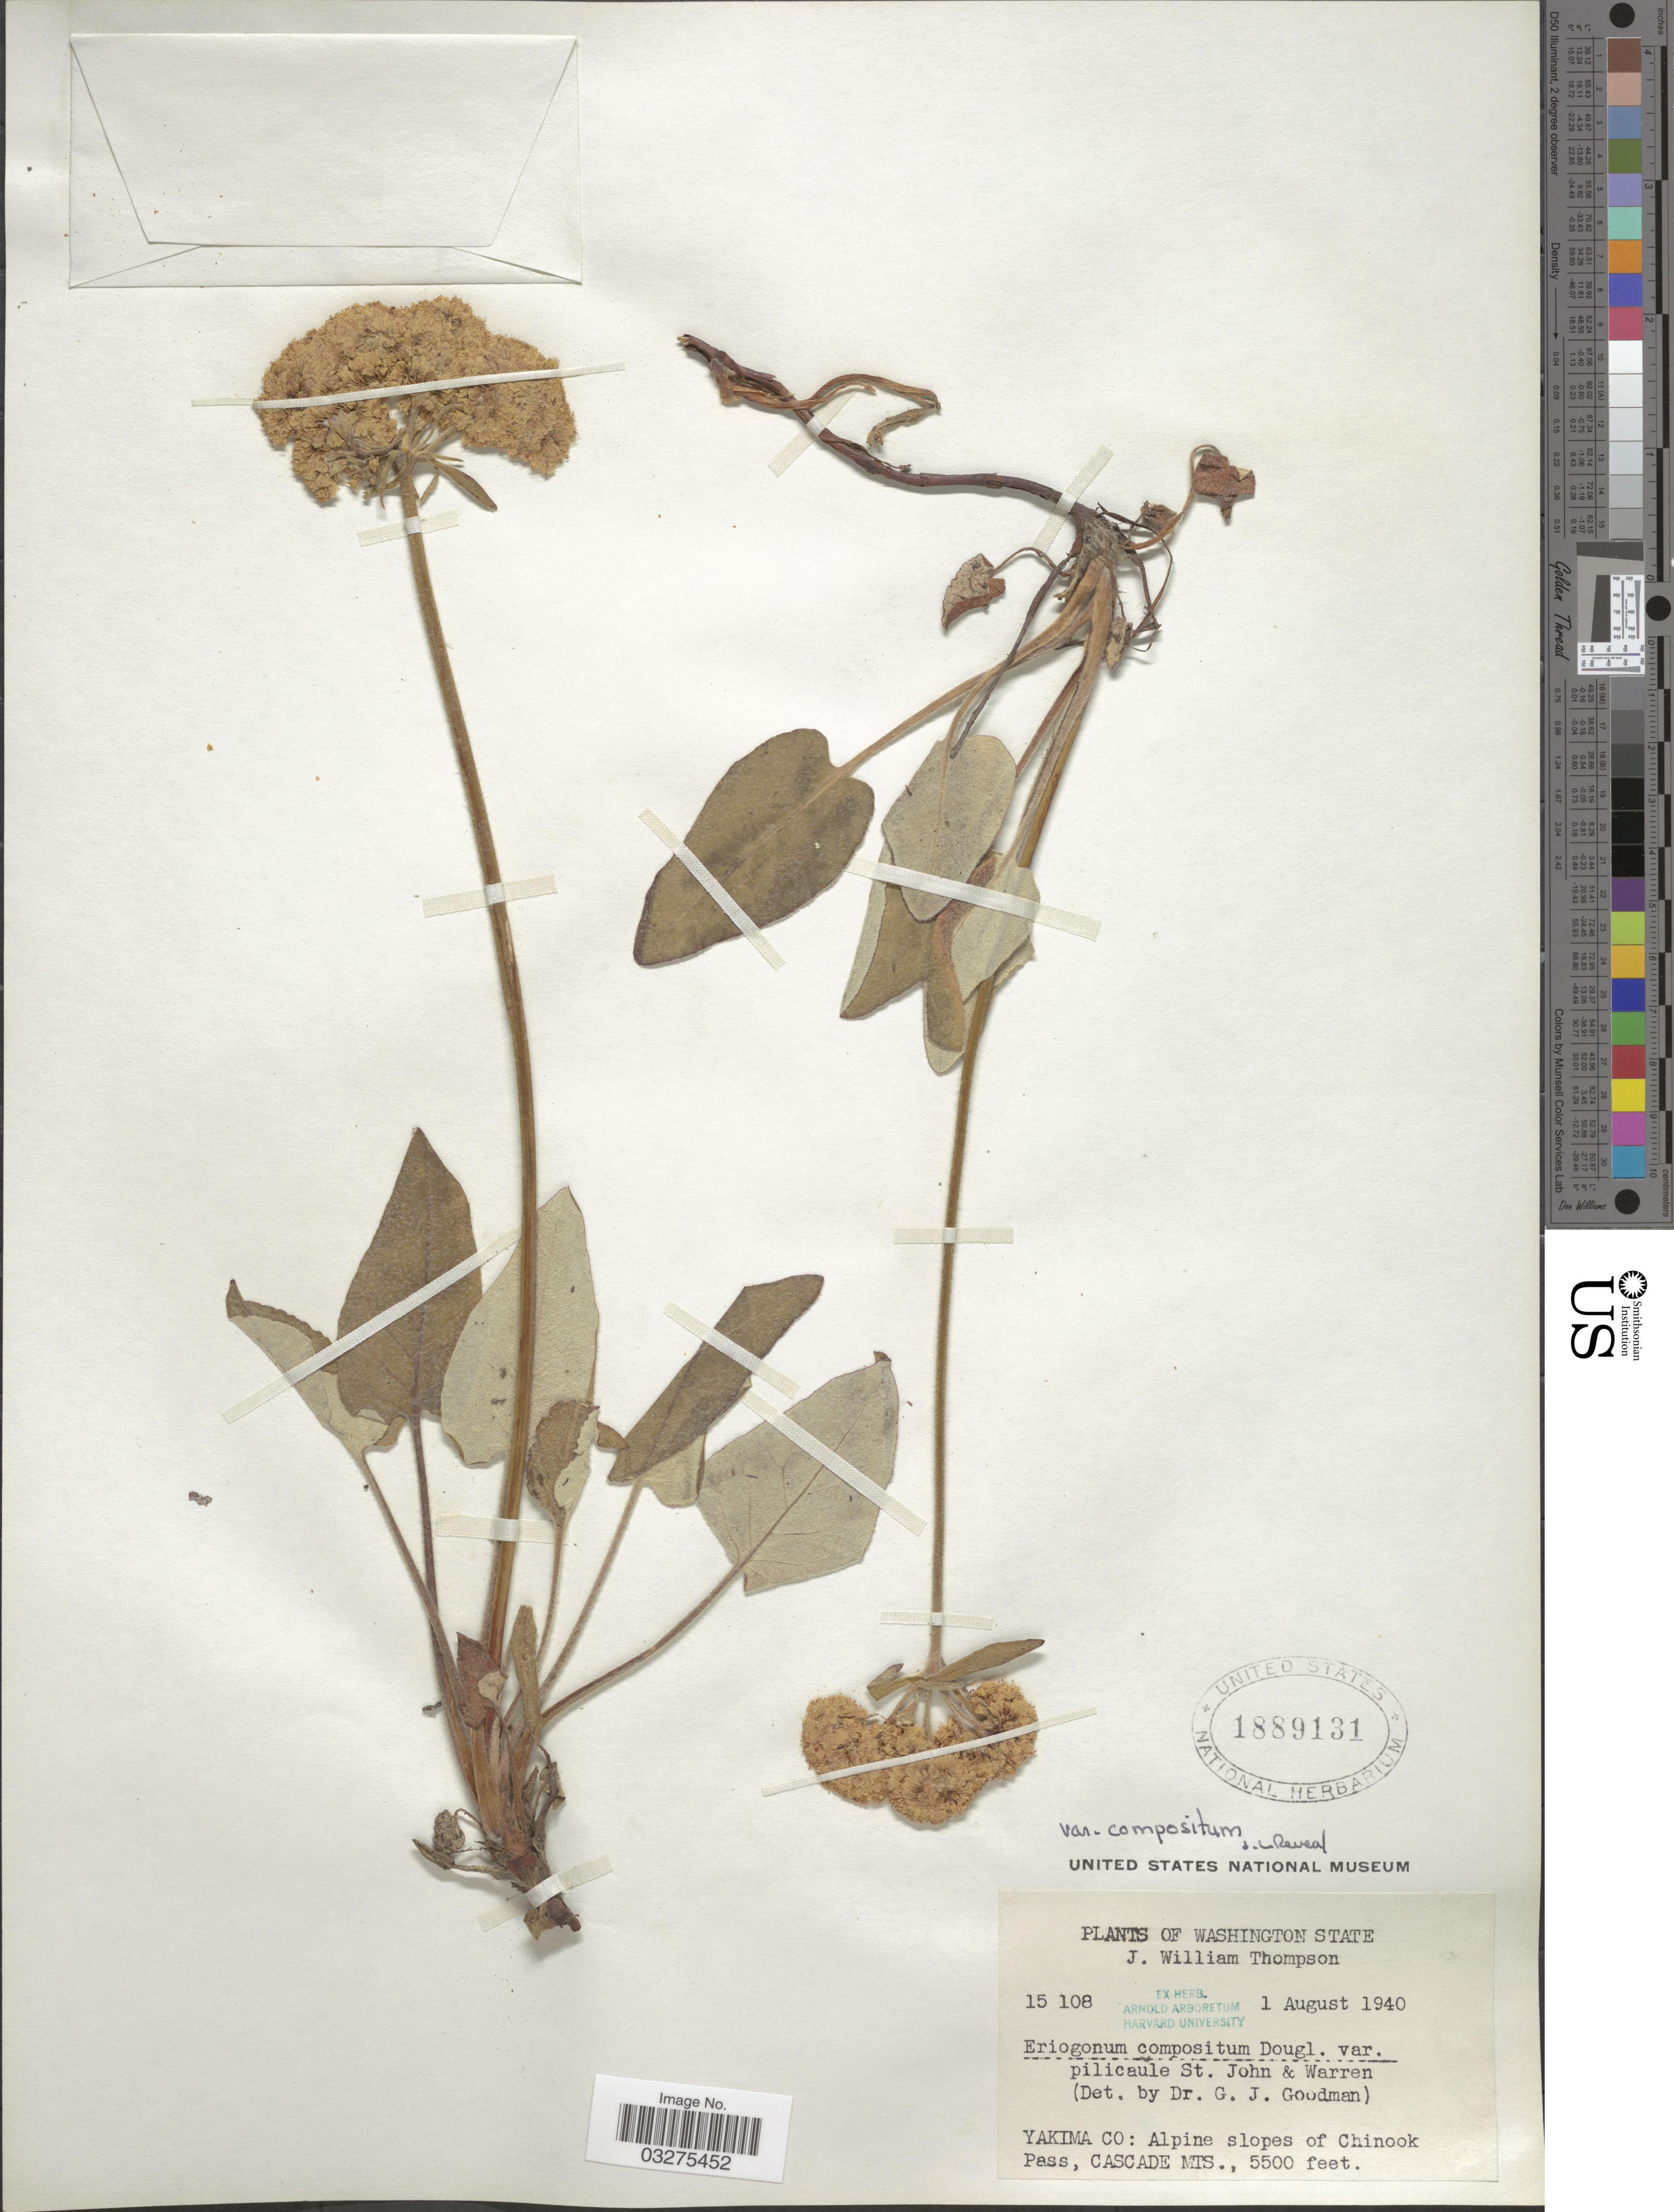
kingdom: Plantae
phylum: Tracheophyta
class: Magnoliopsida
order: Caryophyllales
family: Polygonaceae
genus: Eriogonum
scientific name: Eriogonum compositum var. compositum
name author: Douglas ex Benth.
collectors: J. W. Thompson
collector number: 15108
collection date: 1940-08-01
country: United States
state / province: Washington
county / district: Yakima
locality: Yakima Co: Alpine slopes of Chinook Pass, Cascade Mts.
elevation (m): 1676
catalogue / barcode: US 1889131